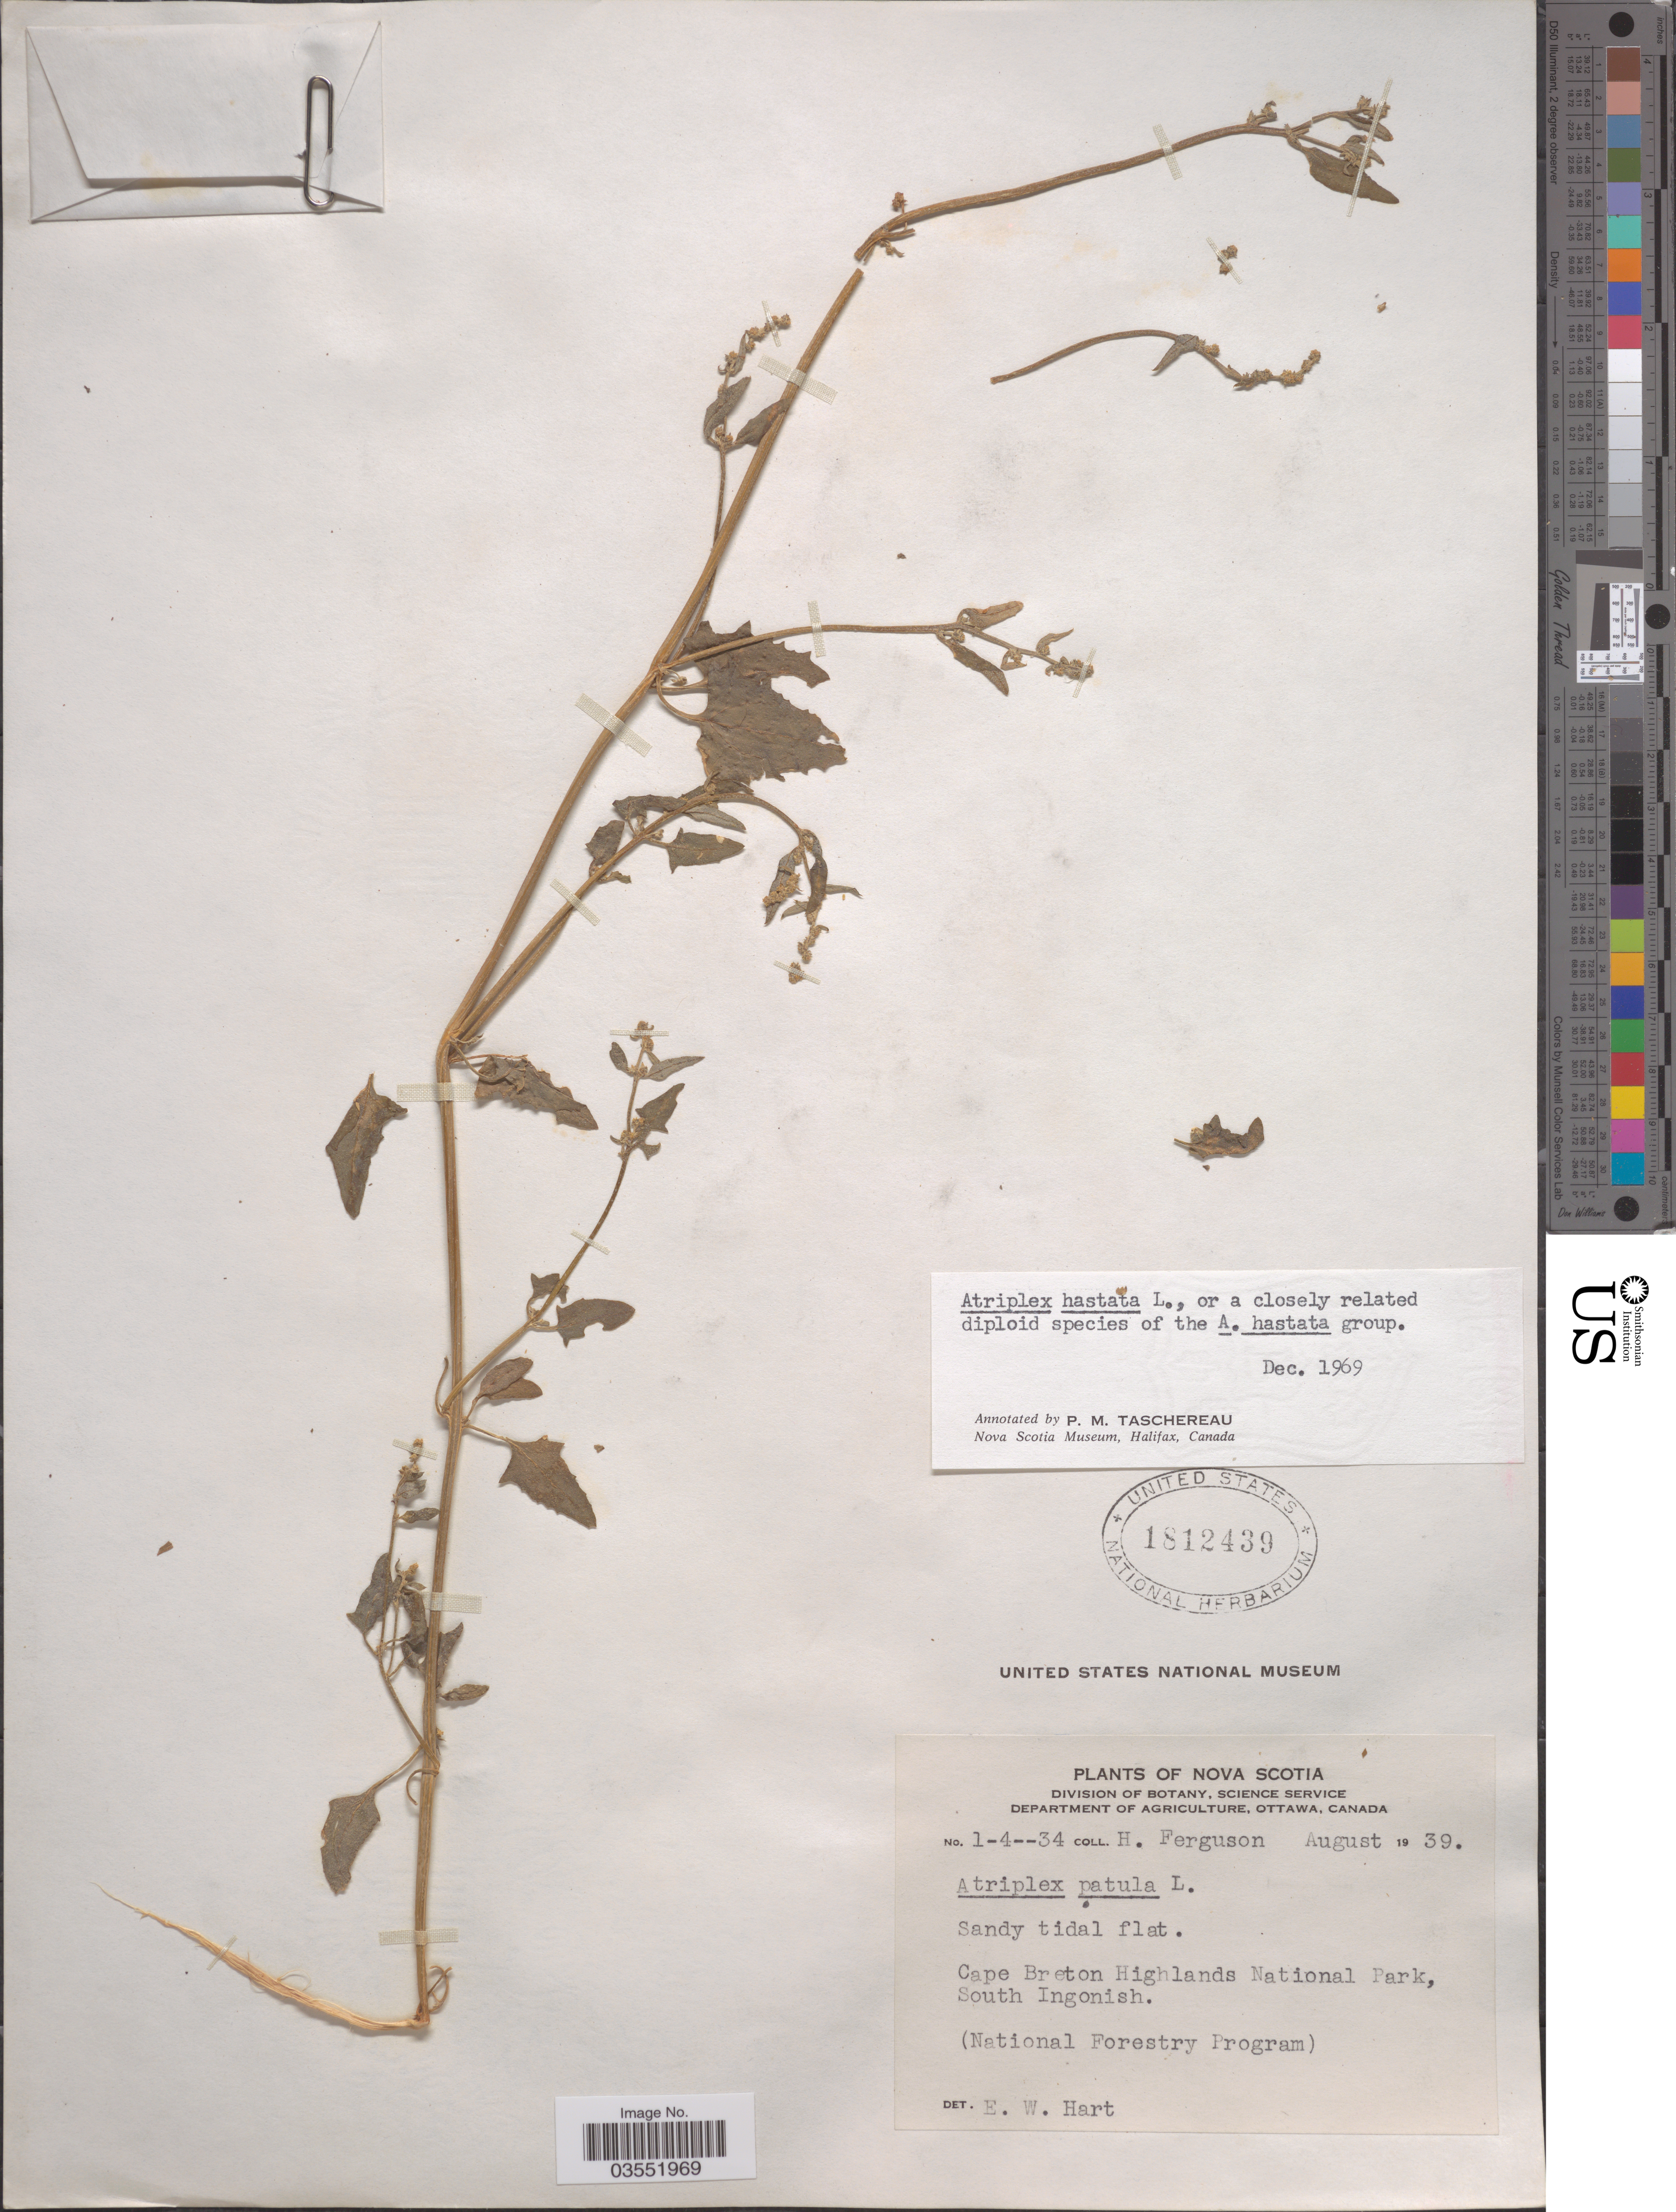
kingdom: Plantae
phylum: Tracheophyta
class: Magnoliopsida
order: Caryophyllales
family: Amaranthaceae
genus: Atriplex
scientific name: Atriplex hastata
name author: L.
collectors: H. Ferguson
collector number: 1-4--34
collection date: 1939-08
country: Canada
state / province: Nova Scotia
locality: Cape Breton Highlands National Park, South Ingonish.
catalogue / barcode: US 1812439